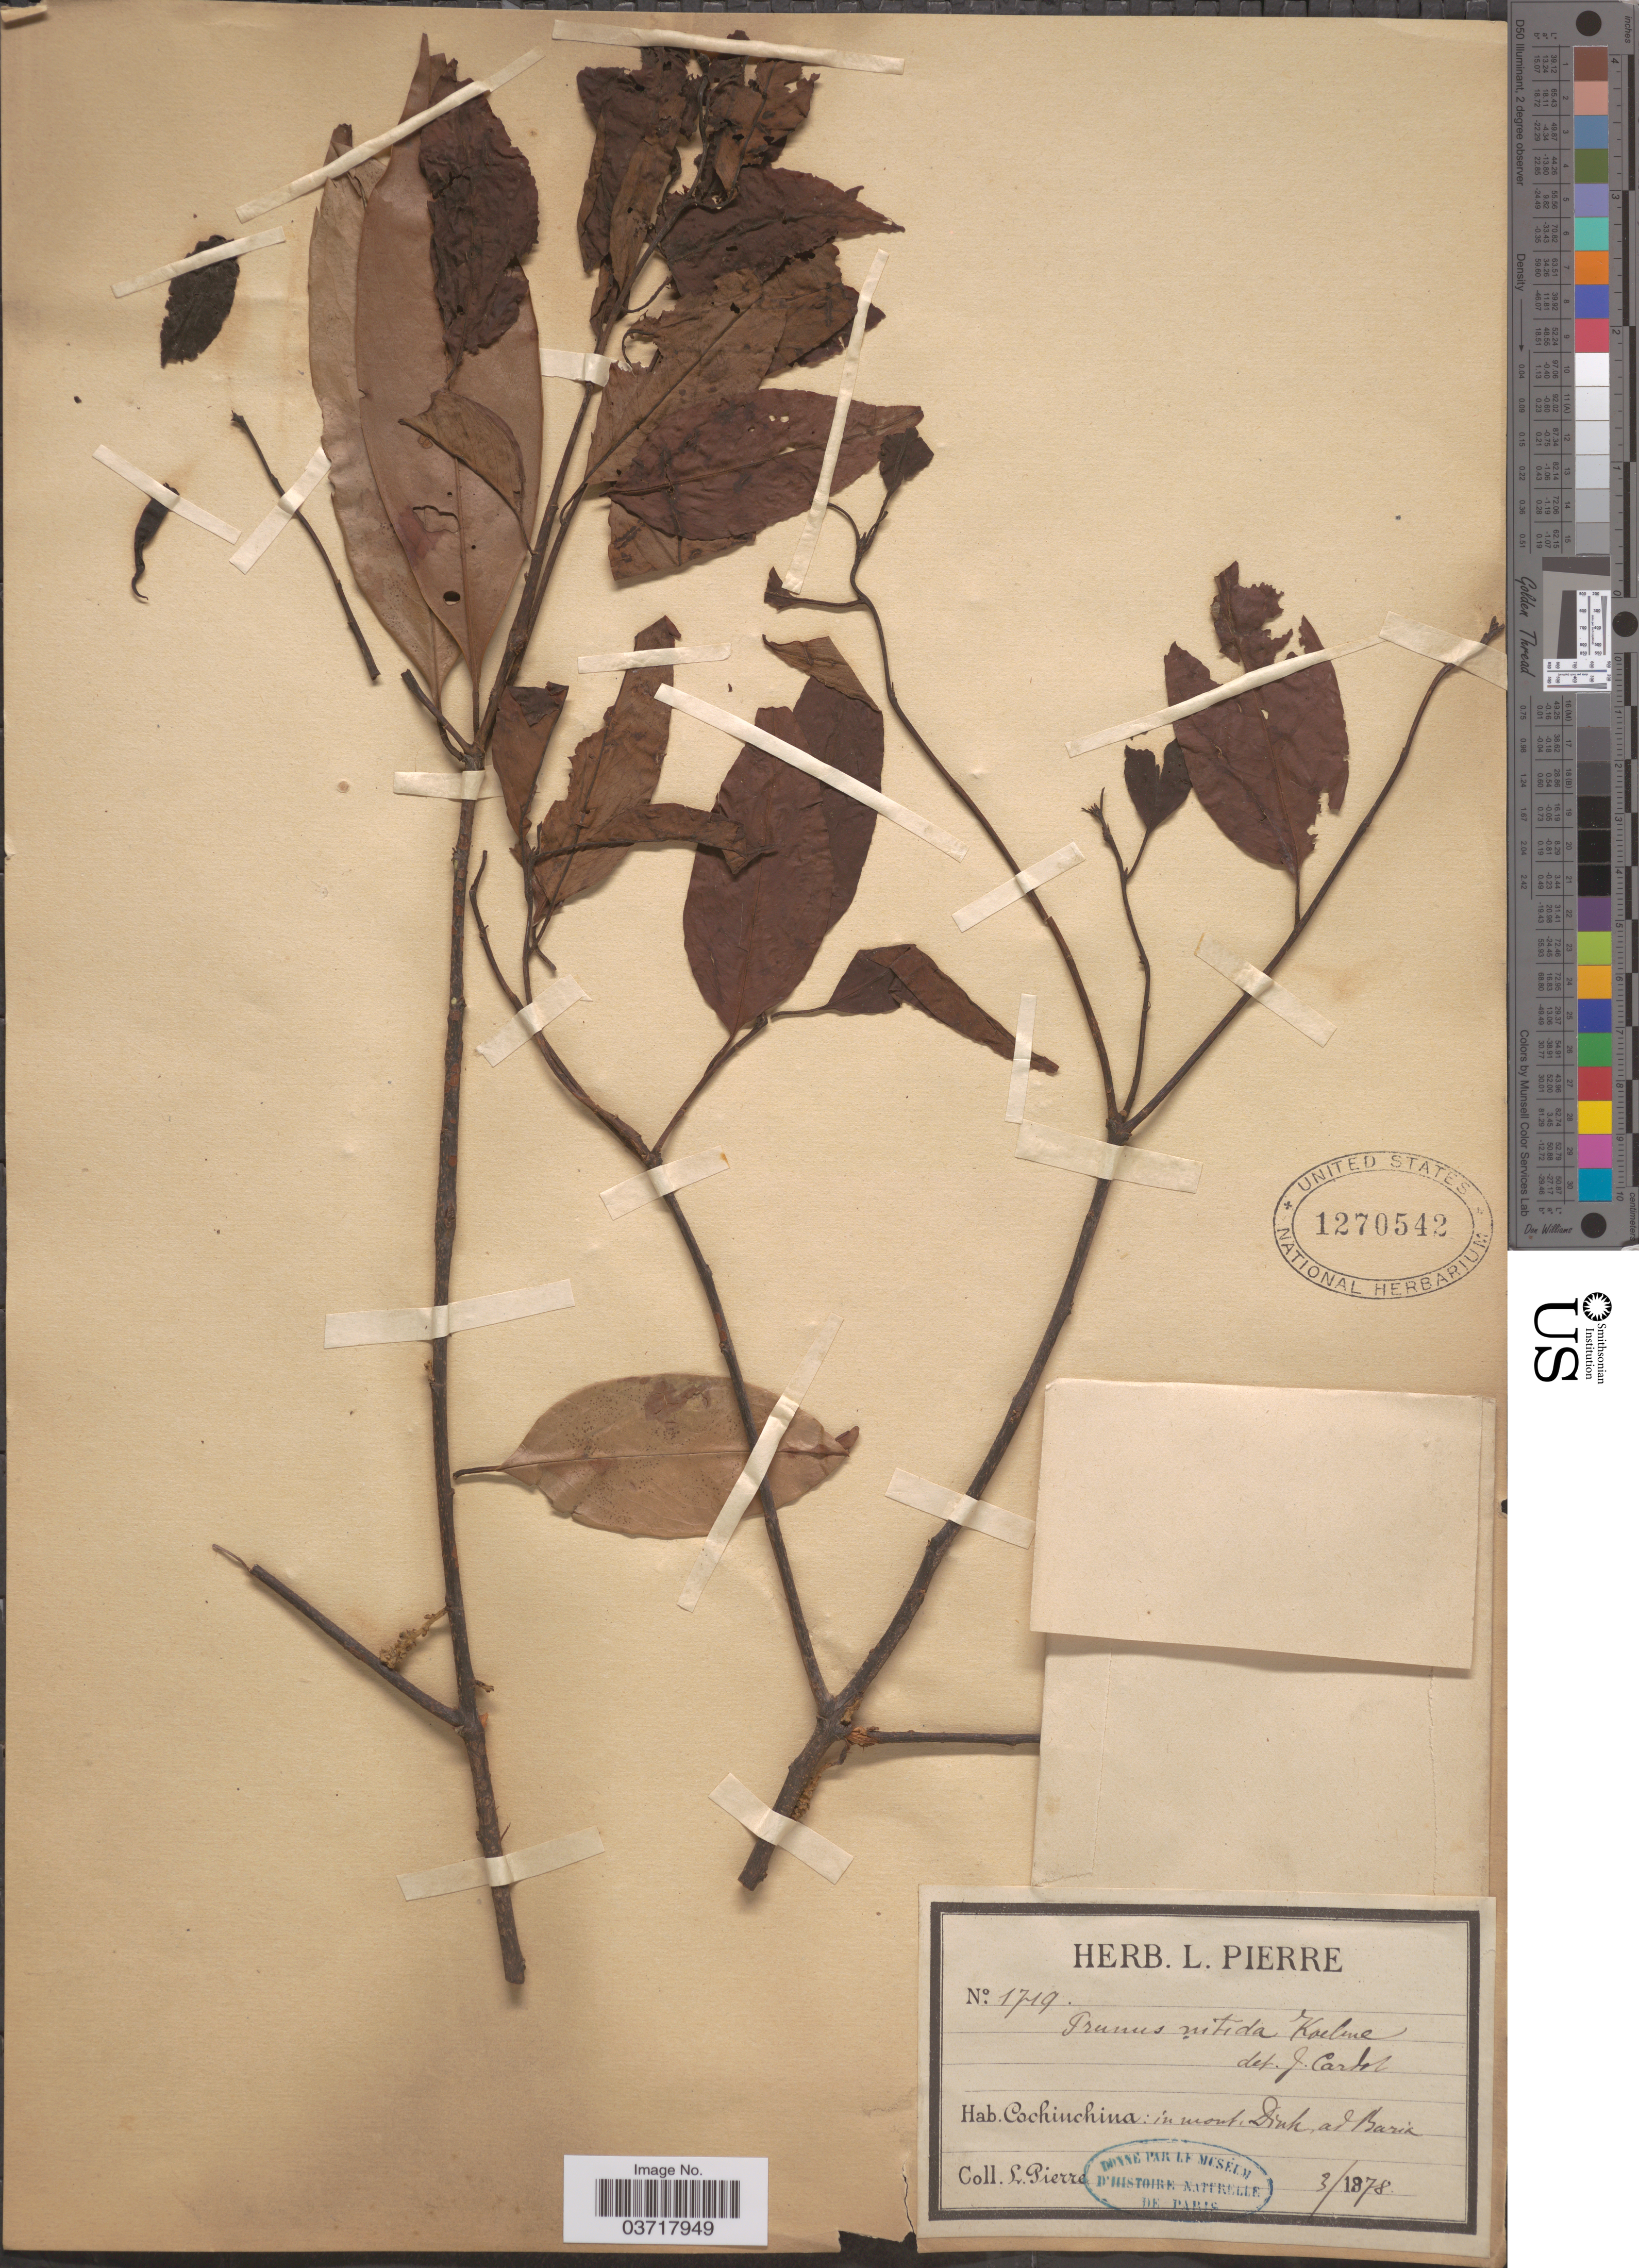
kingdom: Plantae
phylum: Tracheophyta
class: Magnoliopsida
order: Rosales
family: Rosaceae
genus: Prunus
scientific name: Prunus nitida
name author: Koehne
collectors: L. Pierre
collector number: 1719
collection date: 1878-03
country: Vietnam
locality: Cochinchina: in mont. Dinh, ad Baria.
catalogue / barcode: US 1270542